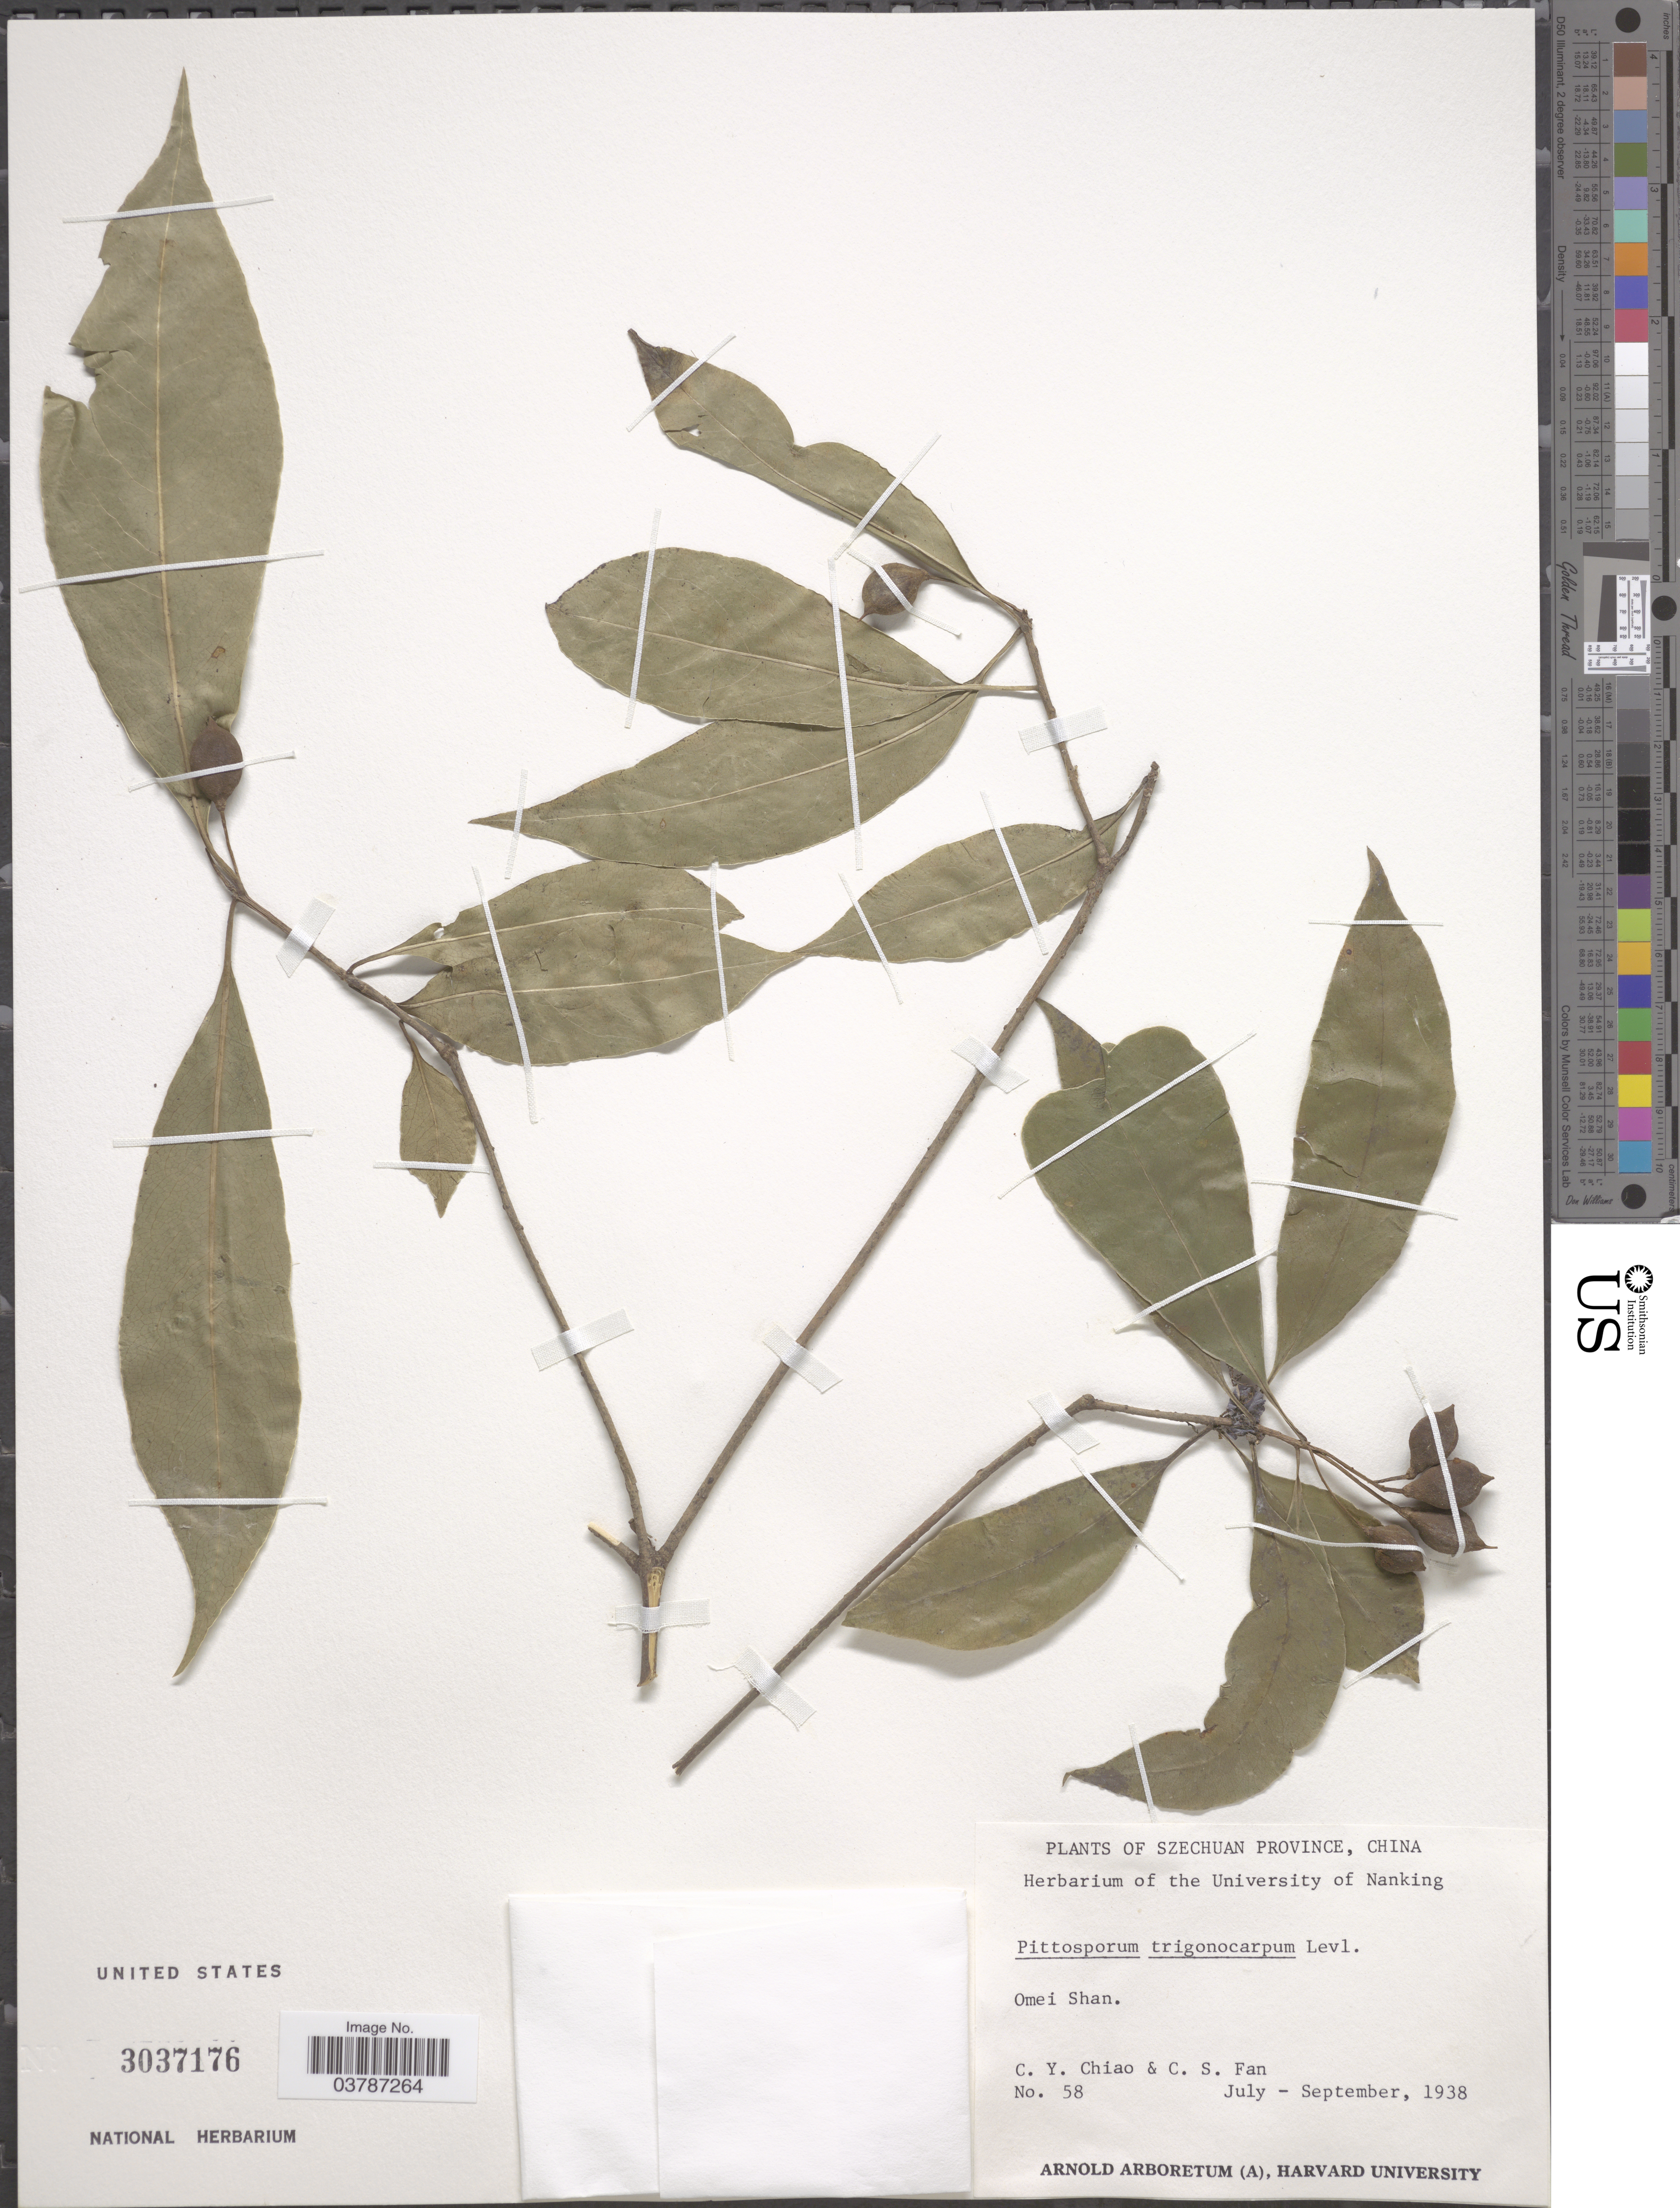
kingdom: Plantae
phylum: Tracheophyta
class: Magnoliopsida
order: Apiales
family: Pittosporaceae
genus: Pittosporum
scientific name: Pittosporum trigonocarpum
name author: H. Lév.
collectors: C. Y. Chiao & C. S. Fan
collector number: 58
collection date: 1938-07/1938-09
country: China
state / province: Sichuan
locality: Szechuan Province. Omei Shan.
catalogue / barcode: US 3037176